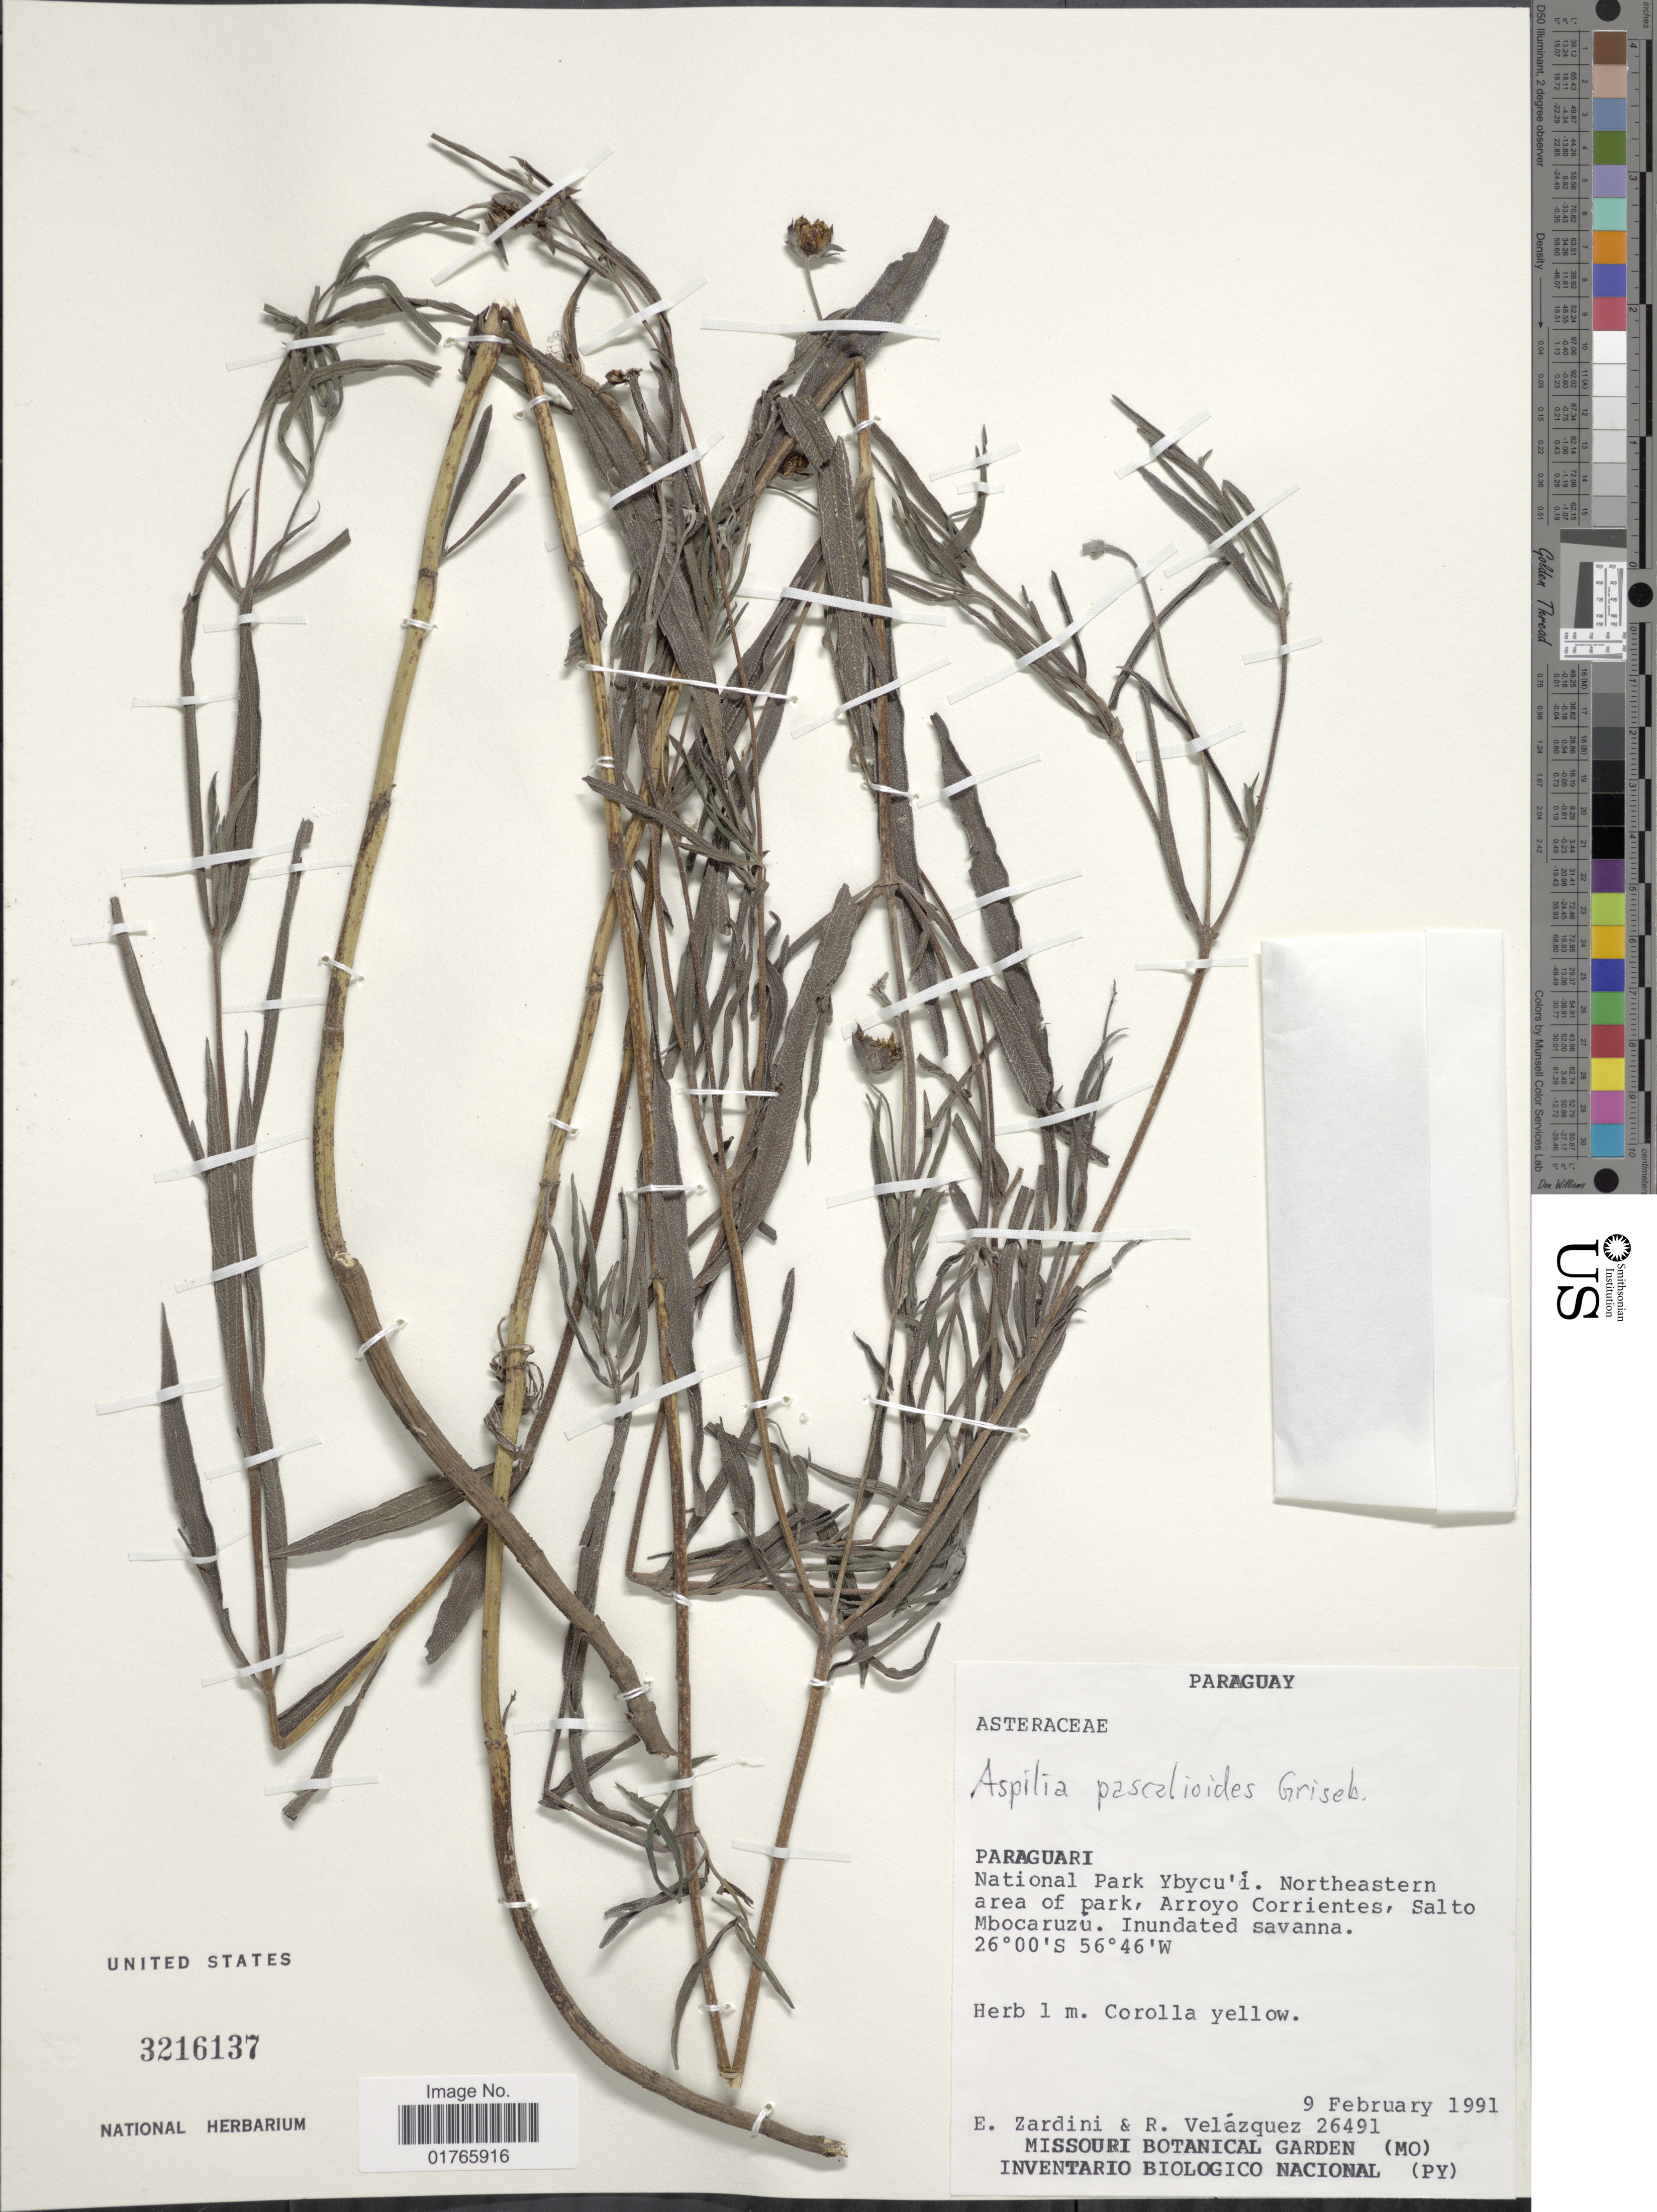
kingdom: Plantae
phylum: Tracheophyta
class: Magnoliopsida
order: Asterales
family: Asteraceae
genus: Aspilia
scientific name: Aspilia pascalioides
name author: Griseb.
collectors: E. M. Zardini & R. Velázquez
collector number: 26491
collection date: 1991-02-09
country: Paraguay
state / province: Paraguari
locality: National Park Ybycu'i, northeastern area of park, Arroyo Corrientes, Salto Mbocaruzu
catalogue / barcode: US 3216137